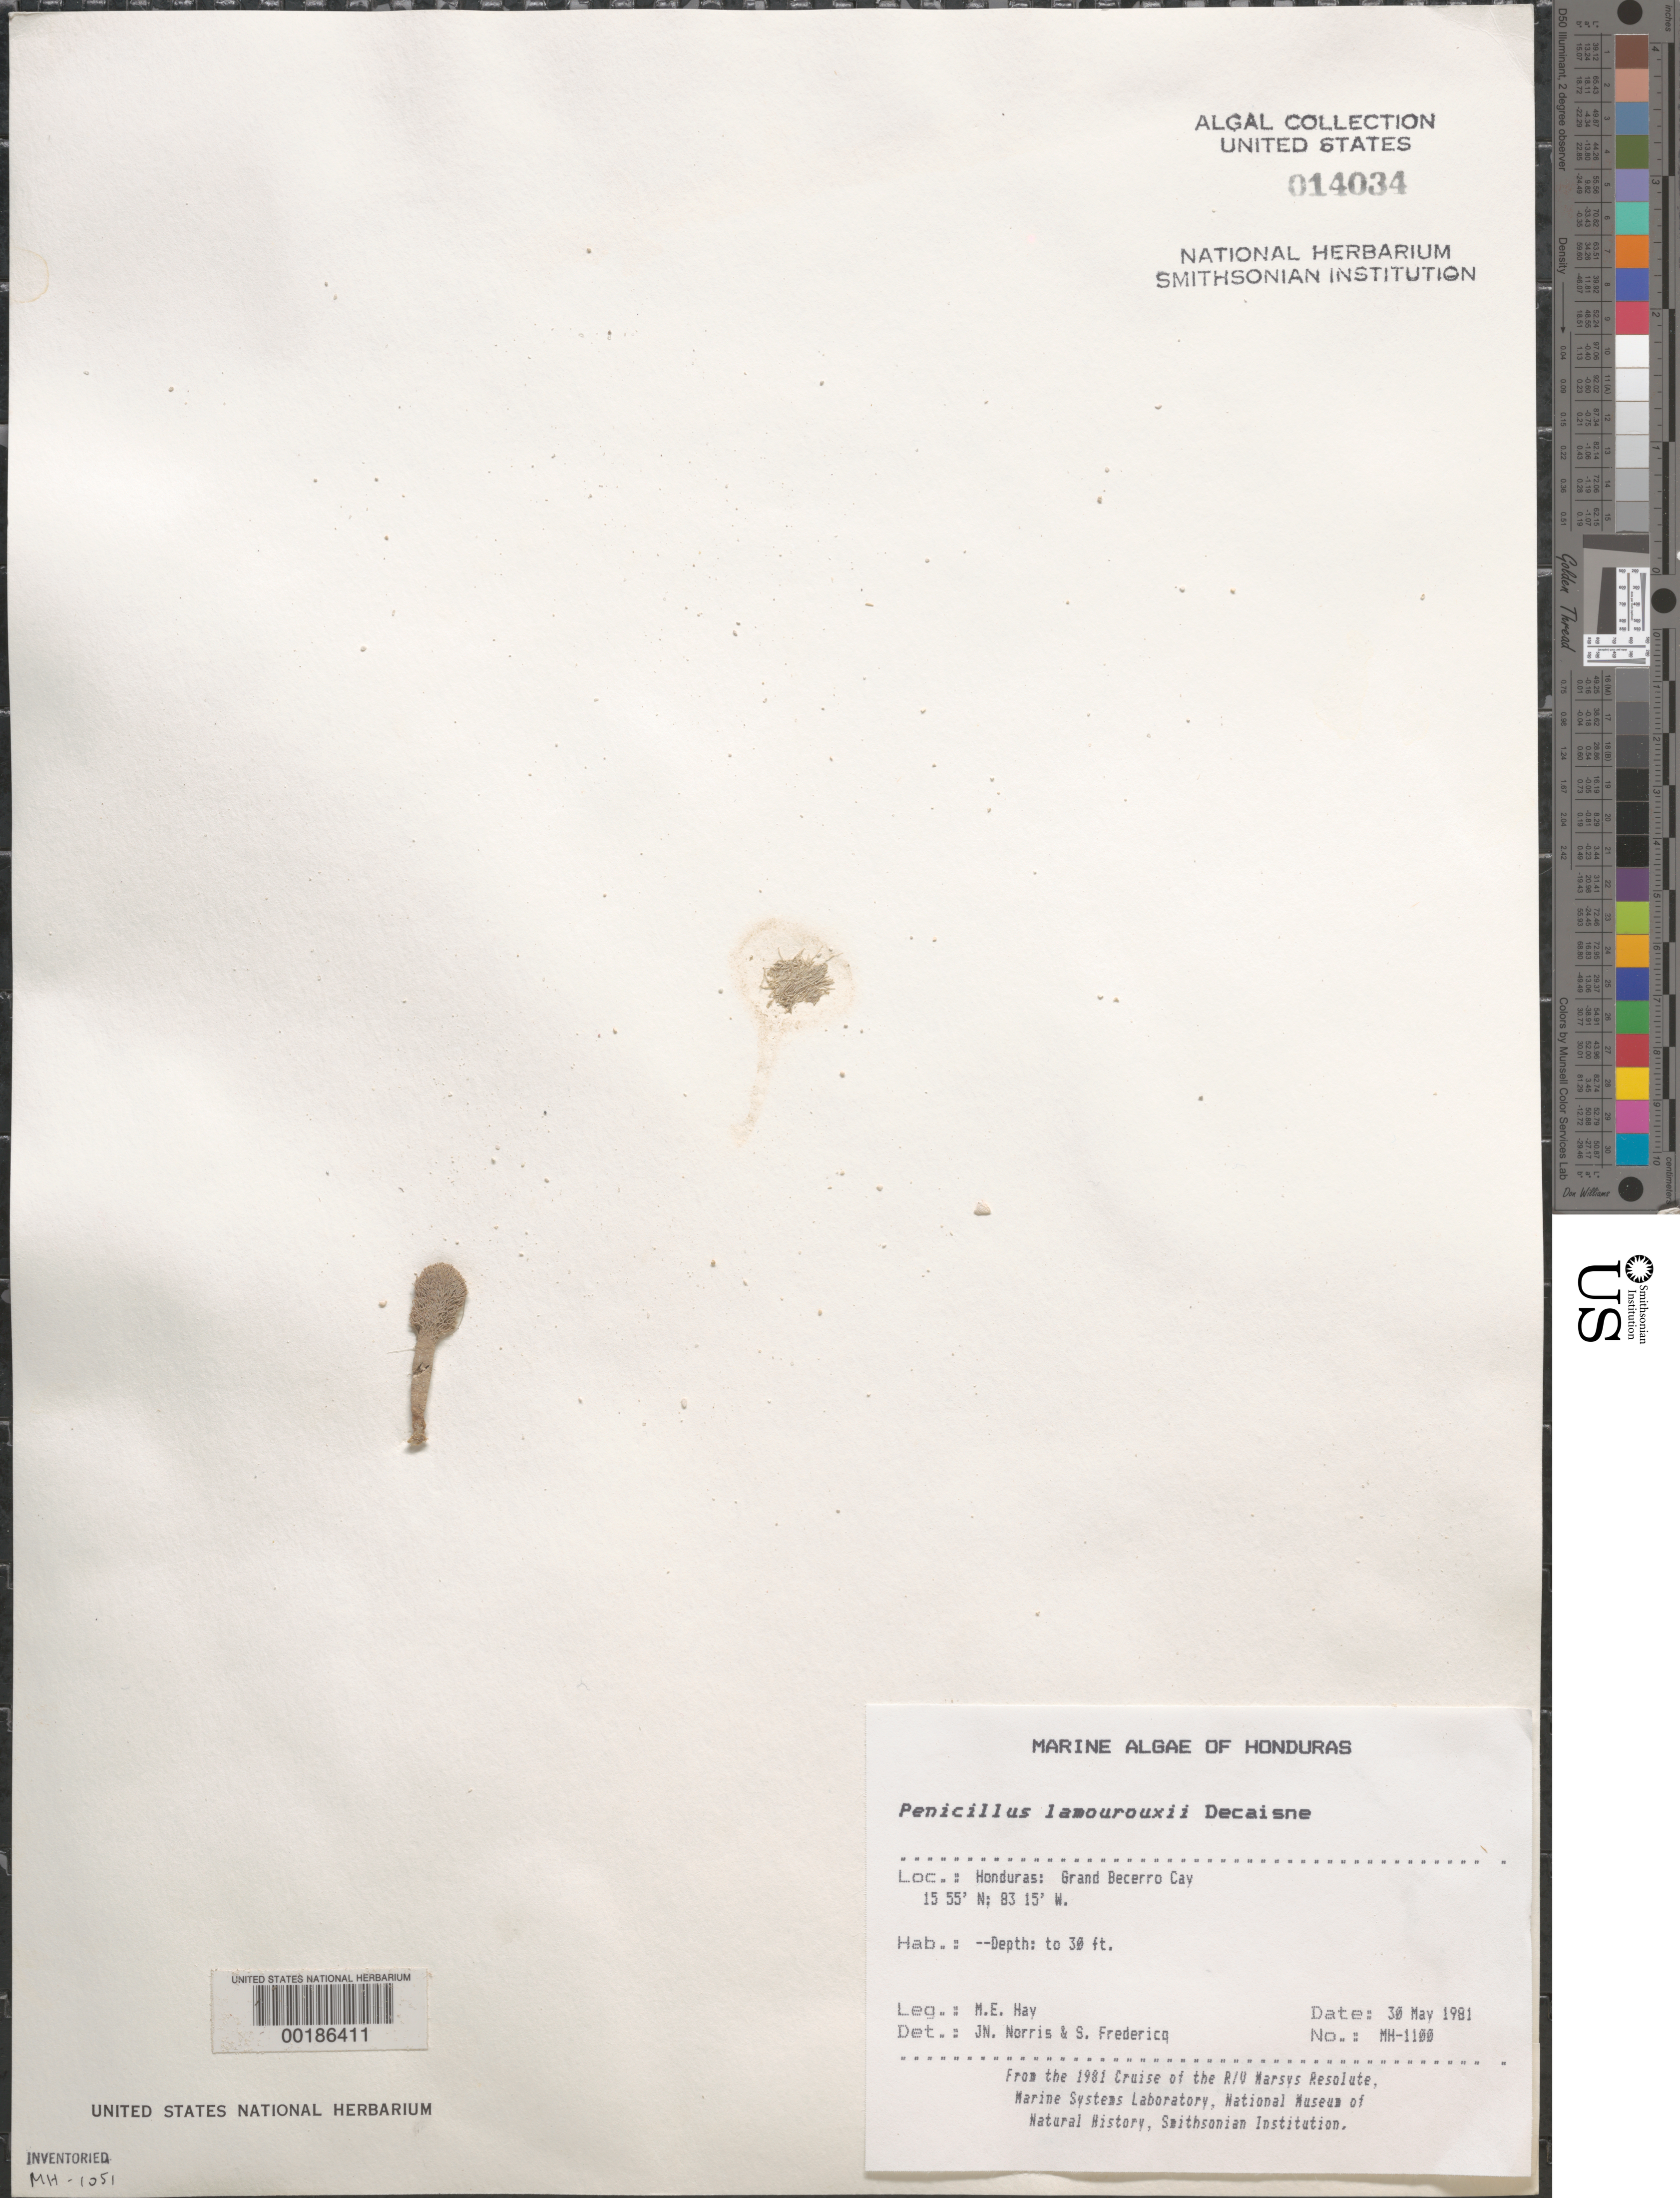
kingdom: Plantae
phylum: Chlorophyta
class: Ulvophyceae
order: Bryopsidales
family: Udoteaceae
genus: Penicillus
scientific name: Penicillus lamourouxii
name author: Decne.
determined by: Norris, J. N.; Fredericq, S.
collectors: M. E. Hay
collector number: MEH-1100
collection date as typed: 30 May 1981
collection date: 1981-05-30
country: Honduras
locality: Grand becerro cay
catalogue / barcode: US 14034